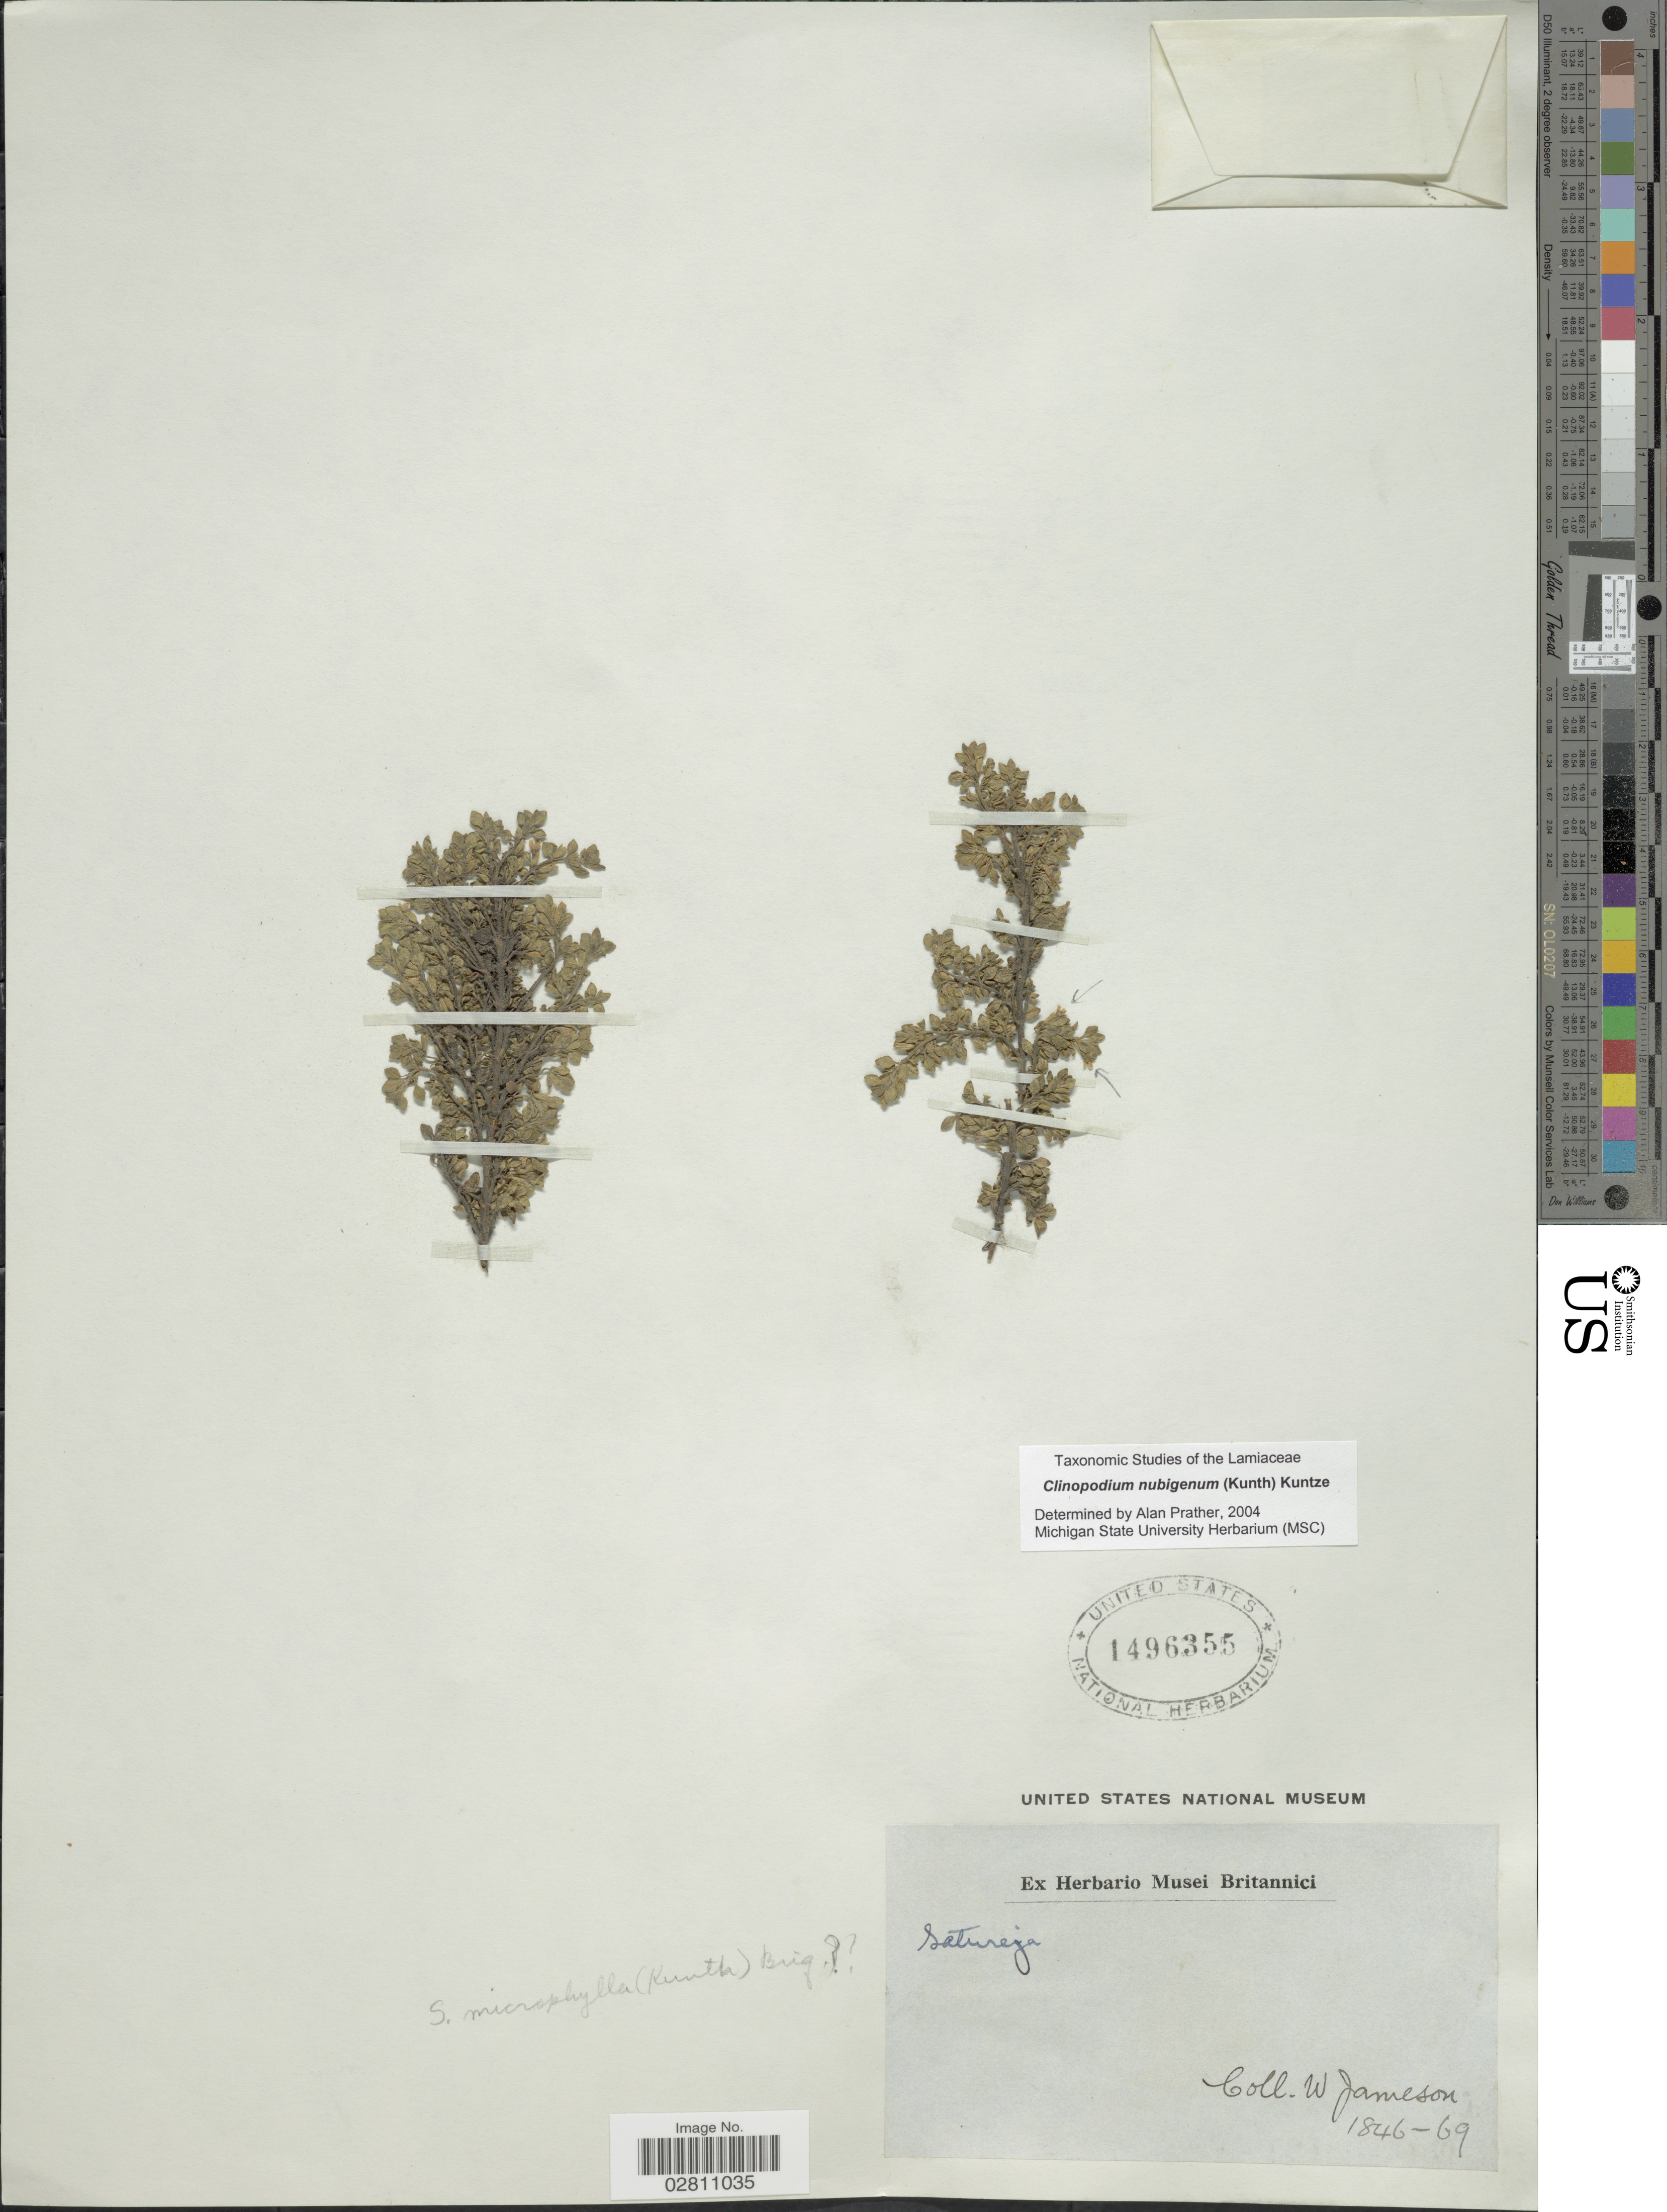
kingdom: Plantae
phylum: Tracheophyta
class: Magnoliopsida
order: Lamiales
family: Lamiaceae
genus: Clinopodium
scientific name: Clinopodium nubigenum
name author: (Kunth) Kuntze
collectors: W. Jameson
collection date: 1846/1869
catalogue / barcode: US 1496355